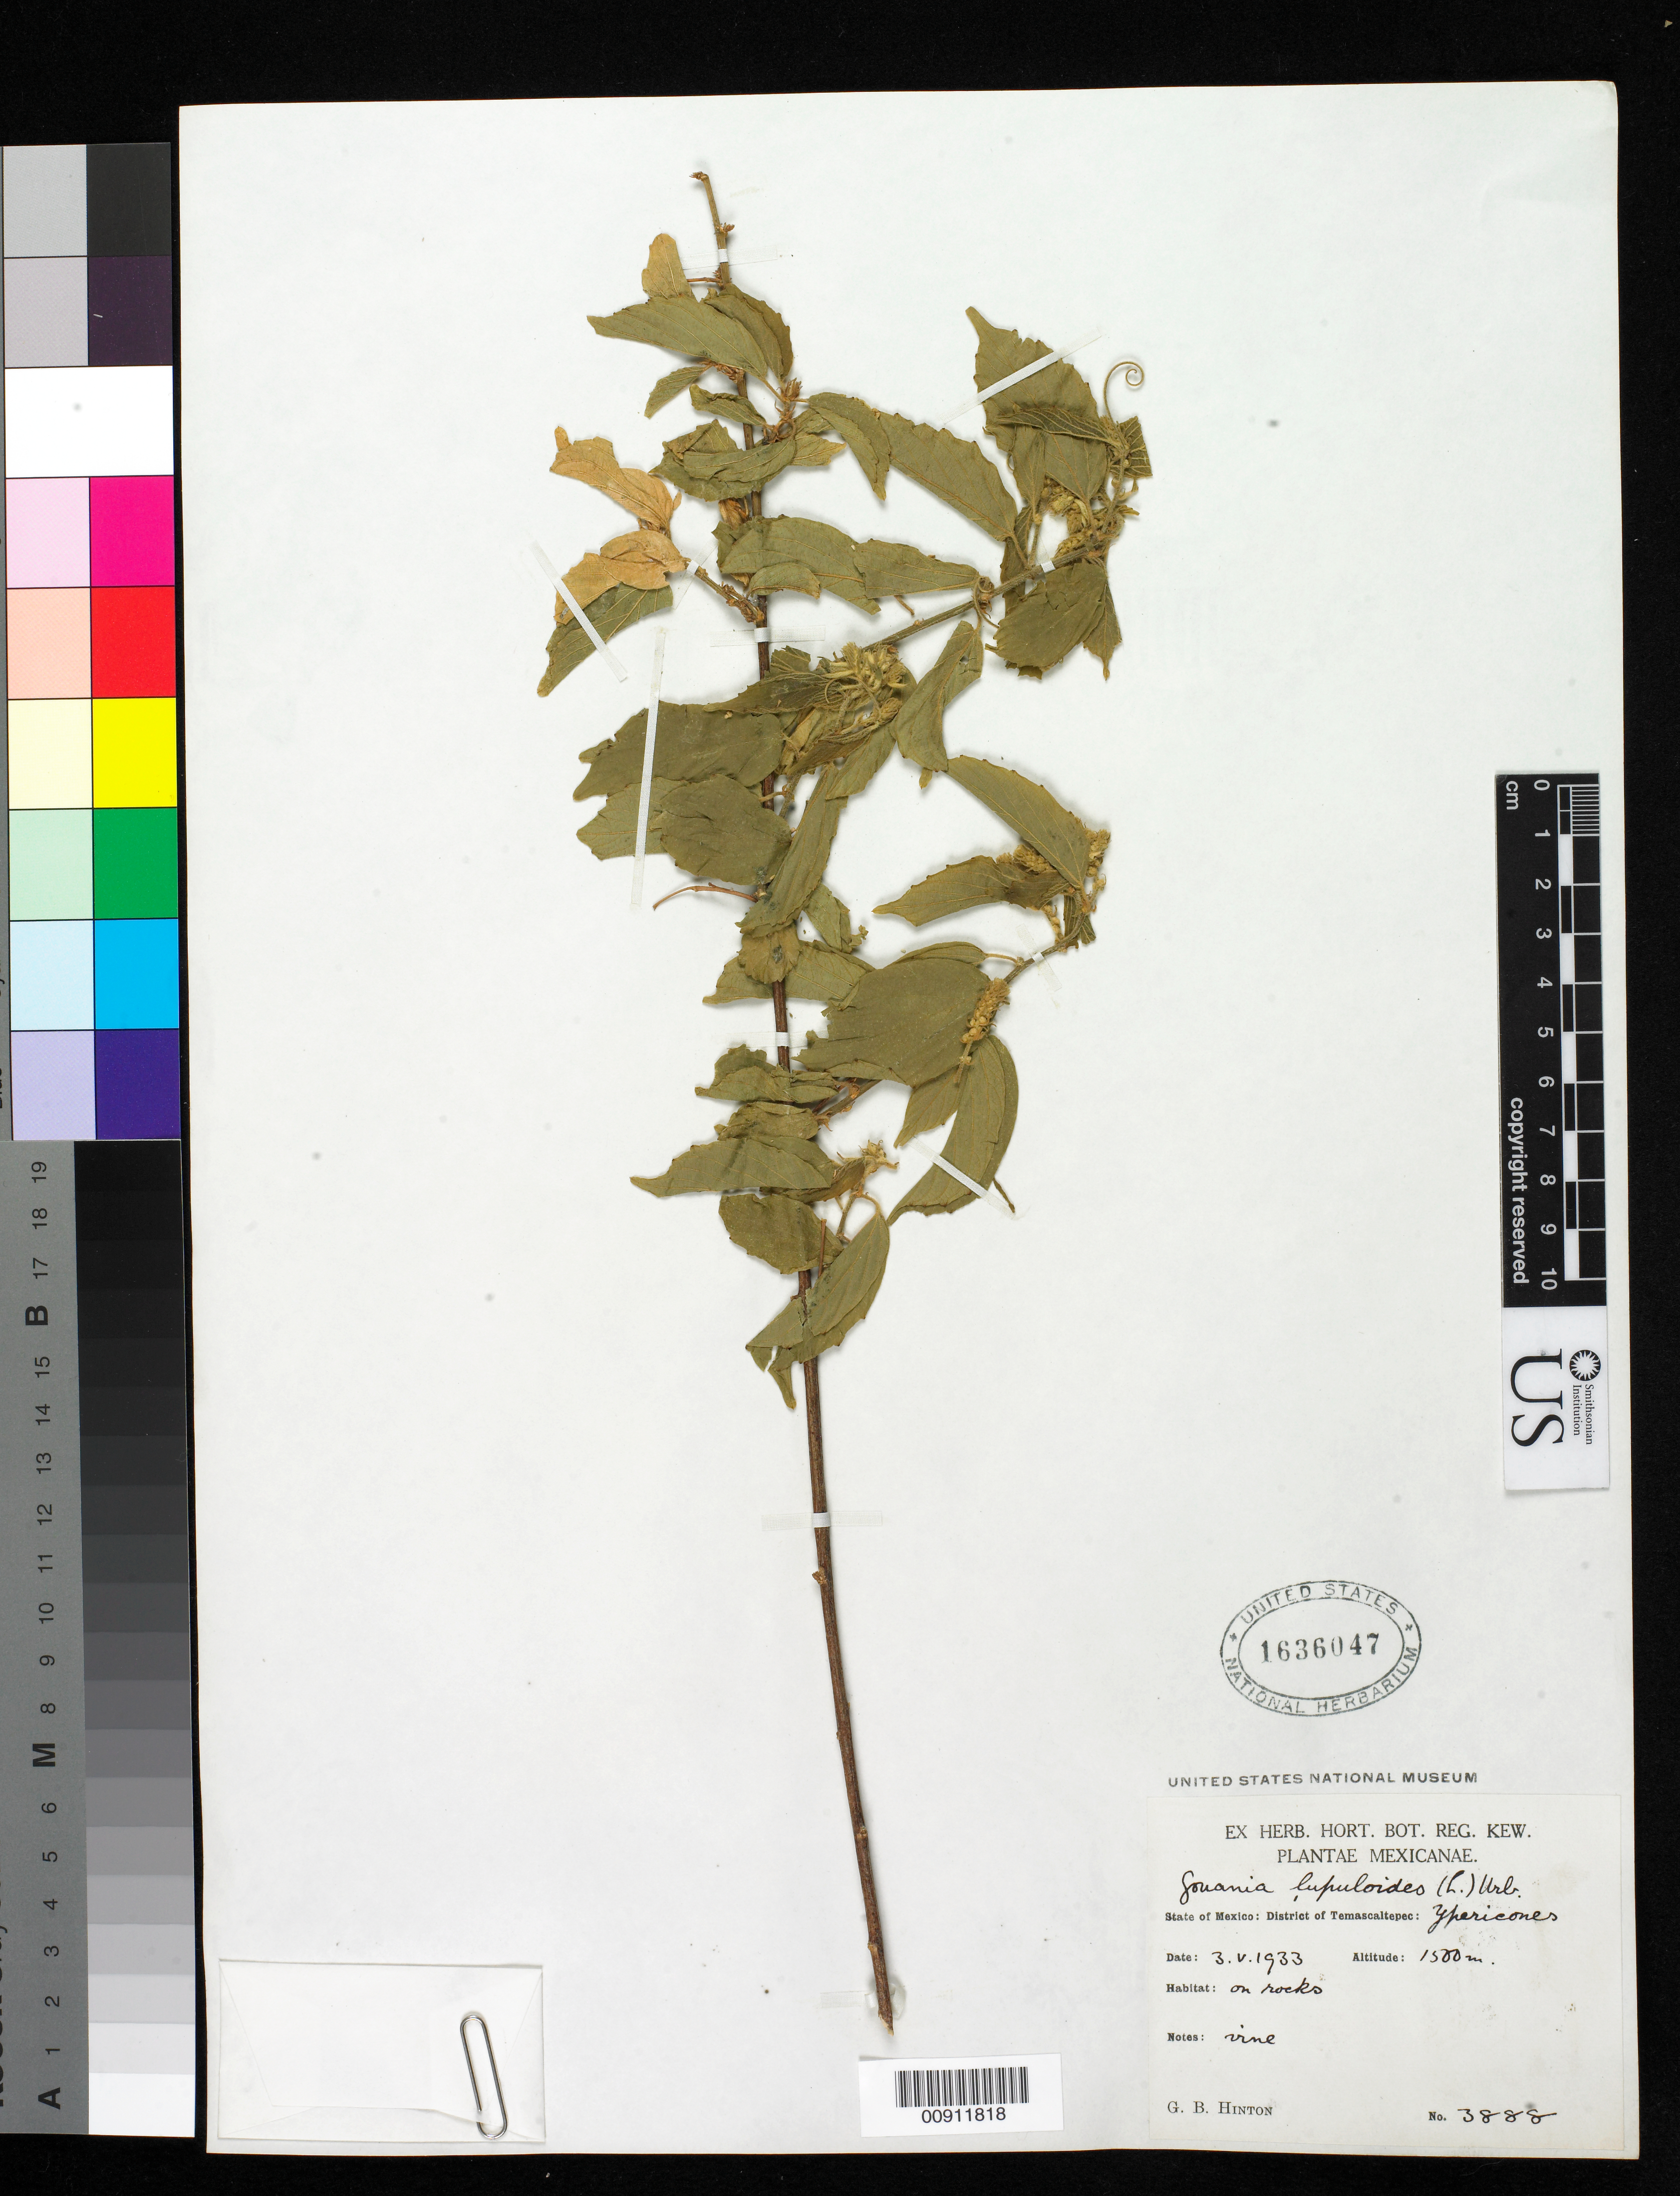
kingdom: Plantae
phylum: Tracheophyta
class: Magnoliopsida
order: Rosales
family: Rhamnaceae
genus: Gouania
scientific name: Gouania lupuloides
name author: (L.) Urb.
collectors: G. B. Hinton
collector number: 3888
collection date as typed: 03 May 1933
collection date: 1933-05-03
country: Mexico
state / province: México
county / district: Temascaltepec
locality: State of Mexico: District of Temascaltepec: Ypericones.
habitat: On rocks.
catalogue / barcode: US 1636047